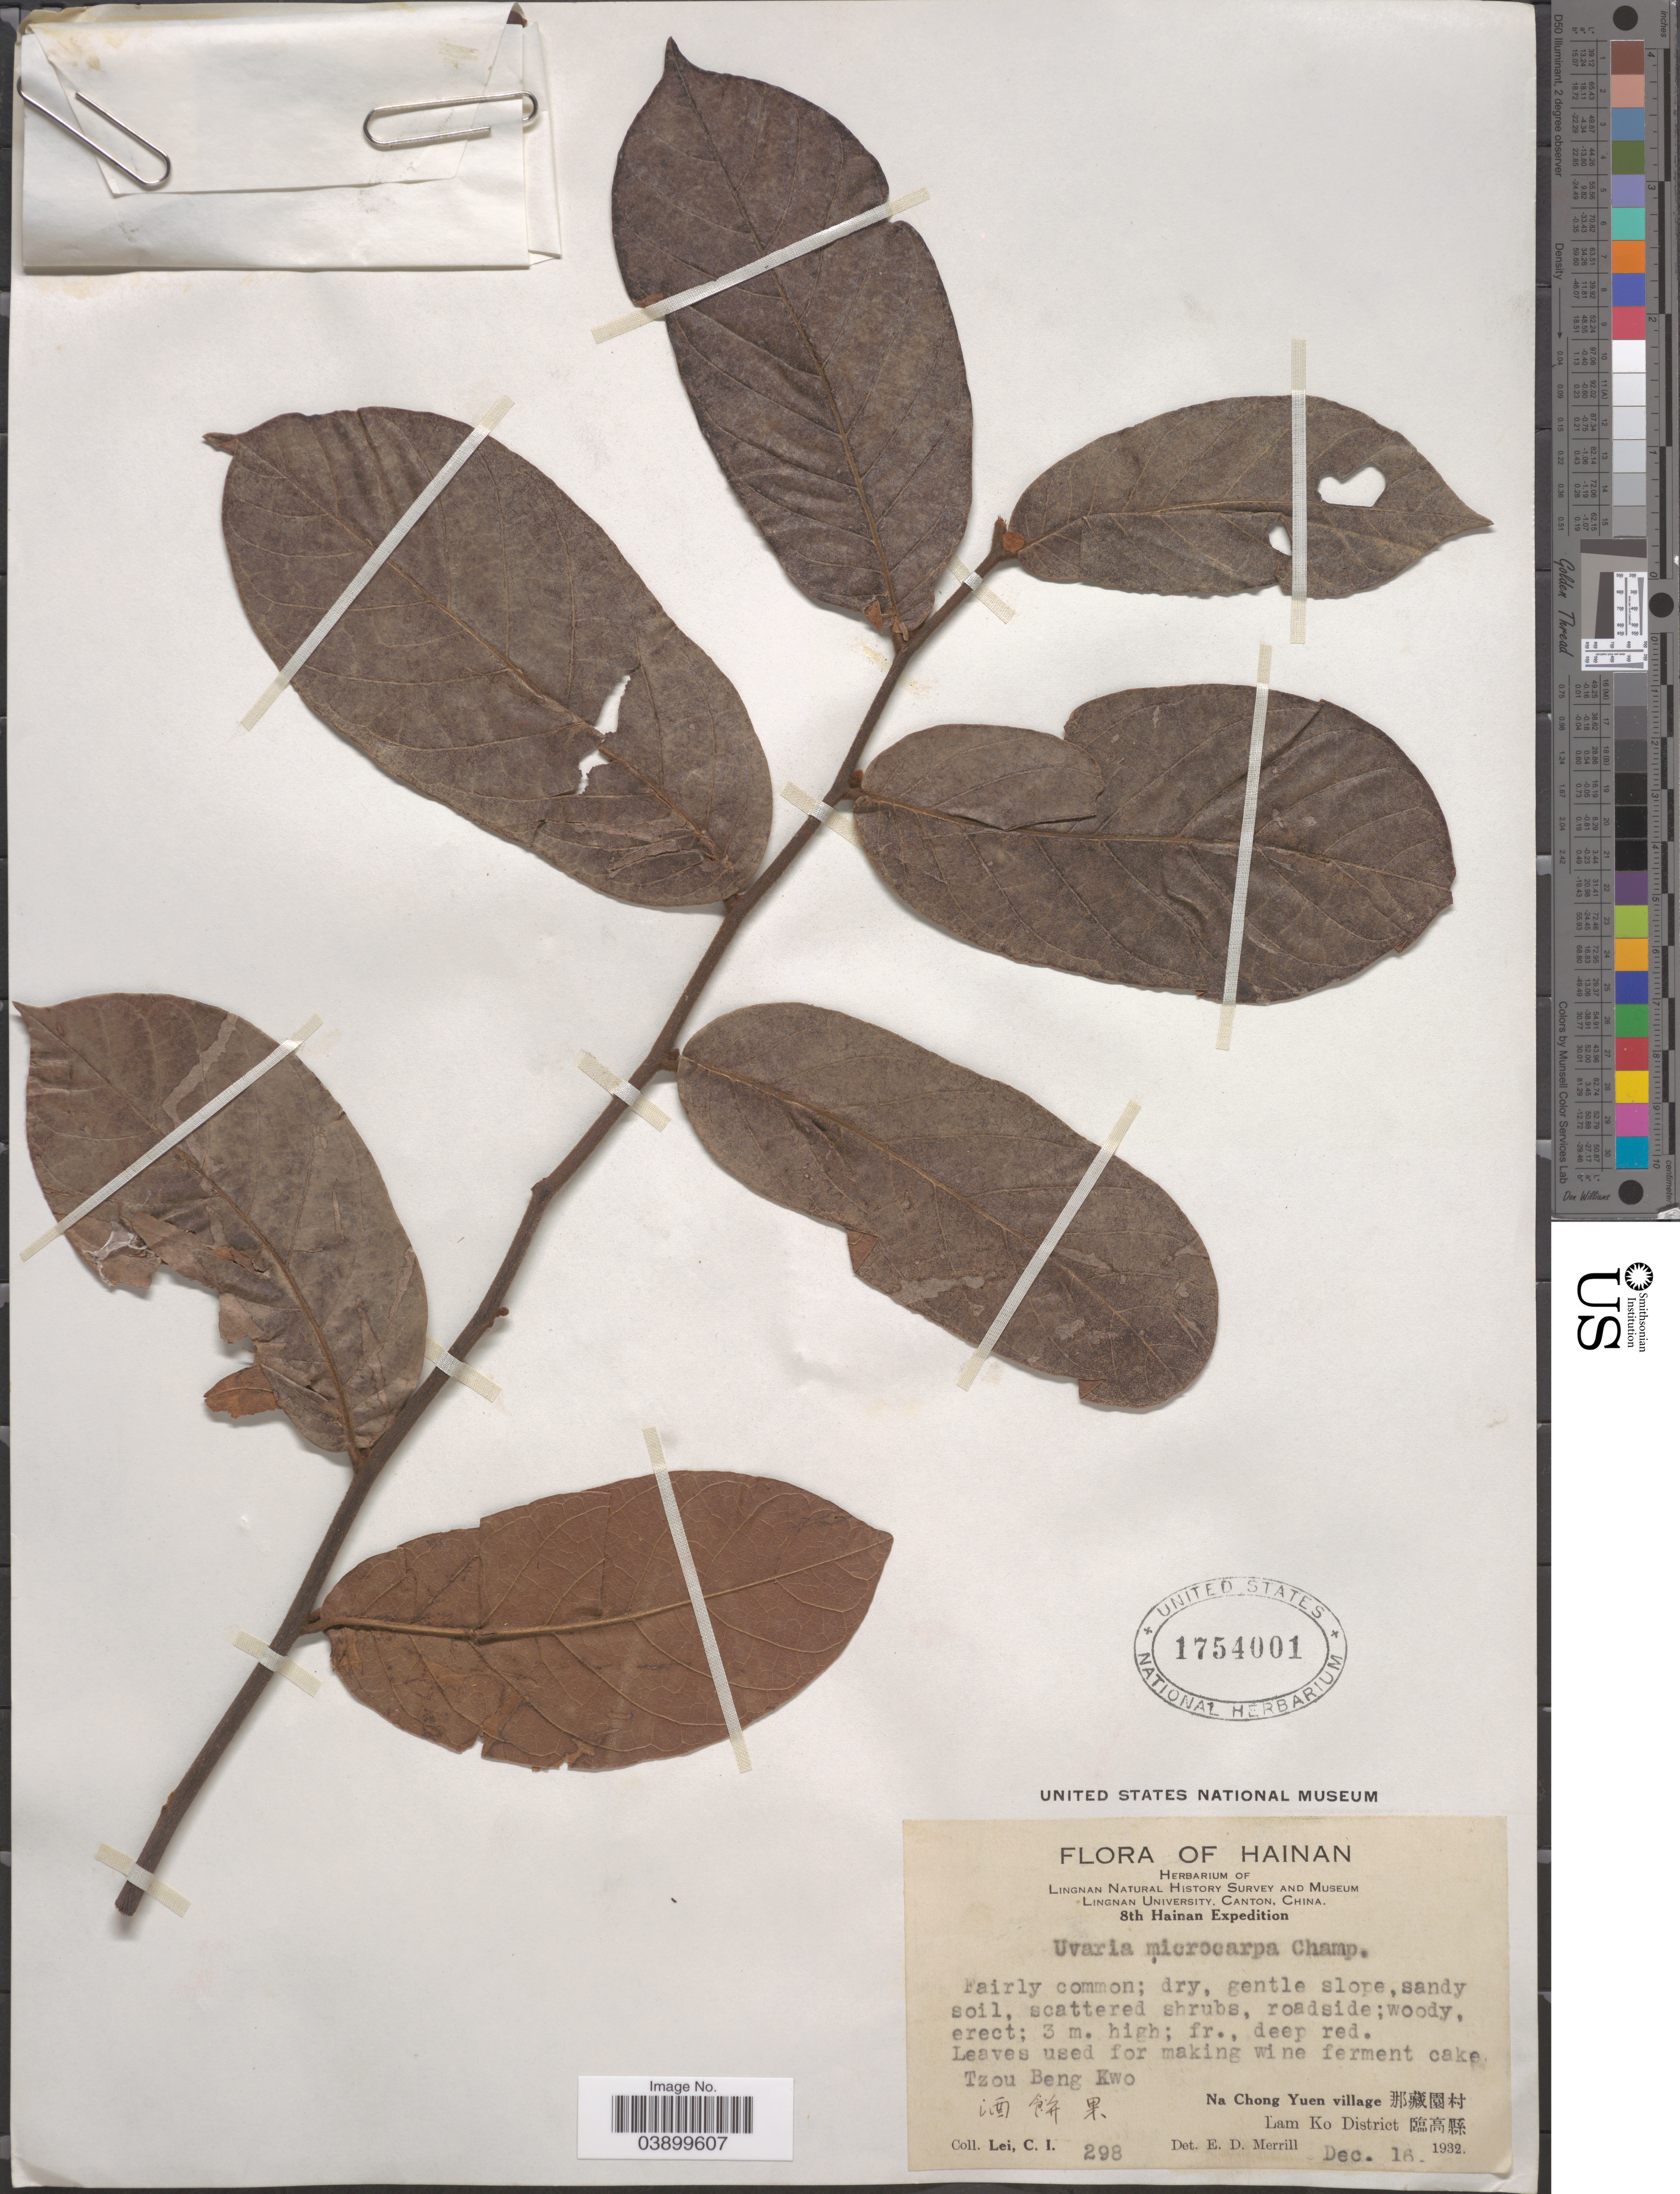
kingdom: Plantae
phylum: Tracheophyta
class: Magnoliopsida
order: Magnoliales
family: Annonaceae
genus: Uvaria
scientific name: Uvaria microcarpa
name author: Champ. ex Benth.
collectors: C. I. Lei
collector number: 298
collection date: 1932-12-16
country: China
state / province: Hainan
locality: Tzou Beng Kwo X. Na Chong Yuen village X. Lam Ko District X.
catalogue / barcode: US 1754001